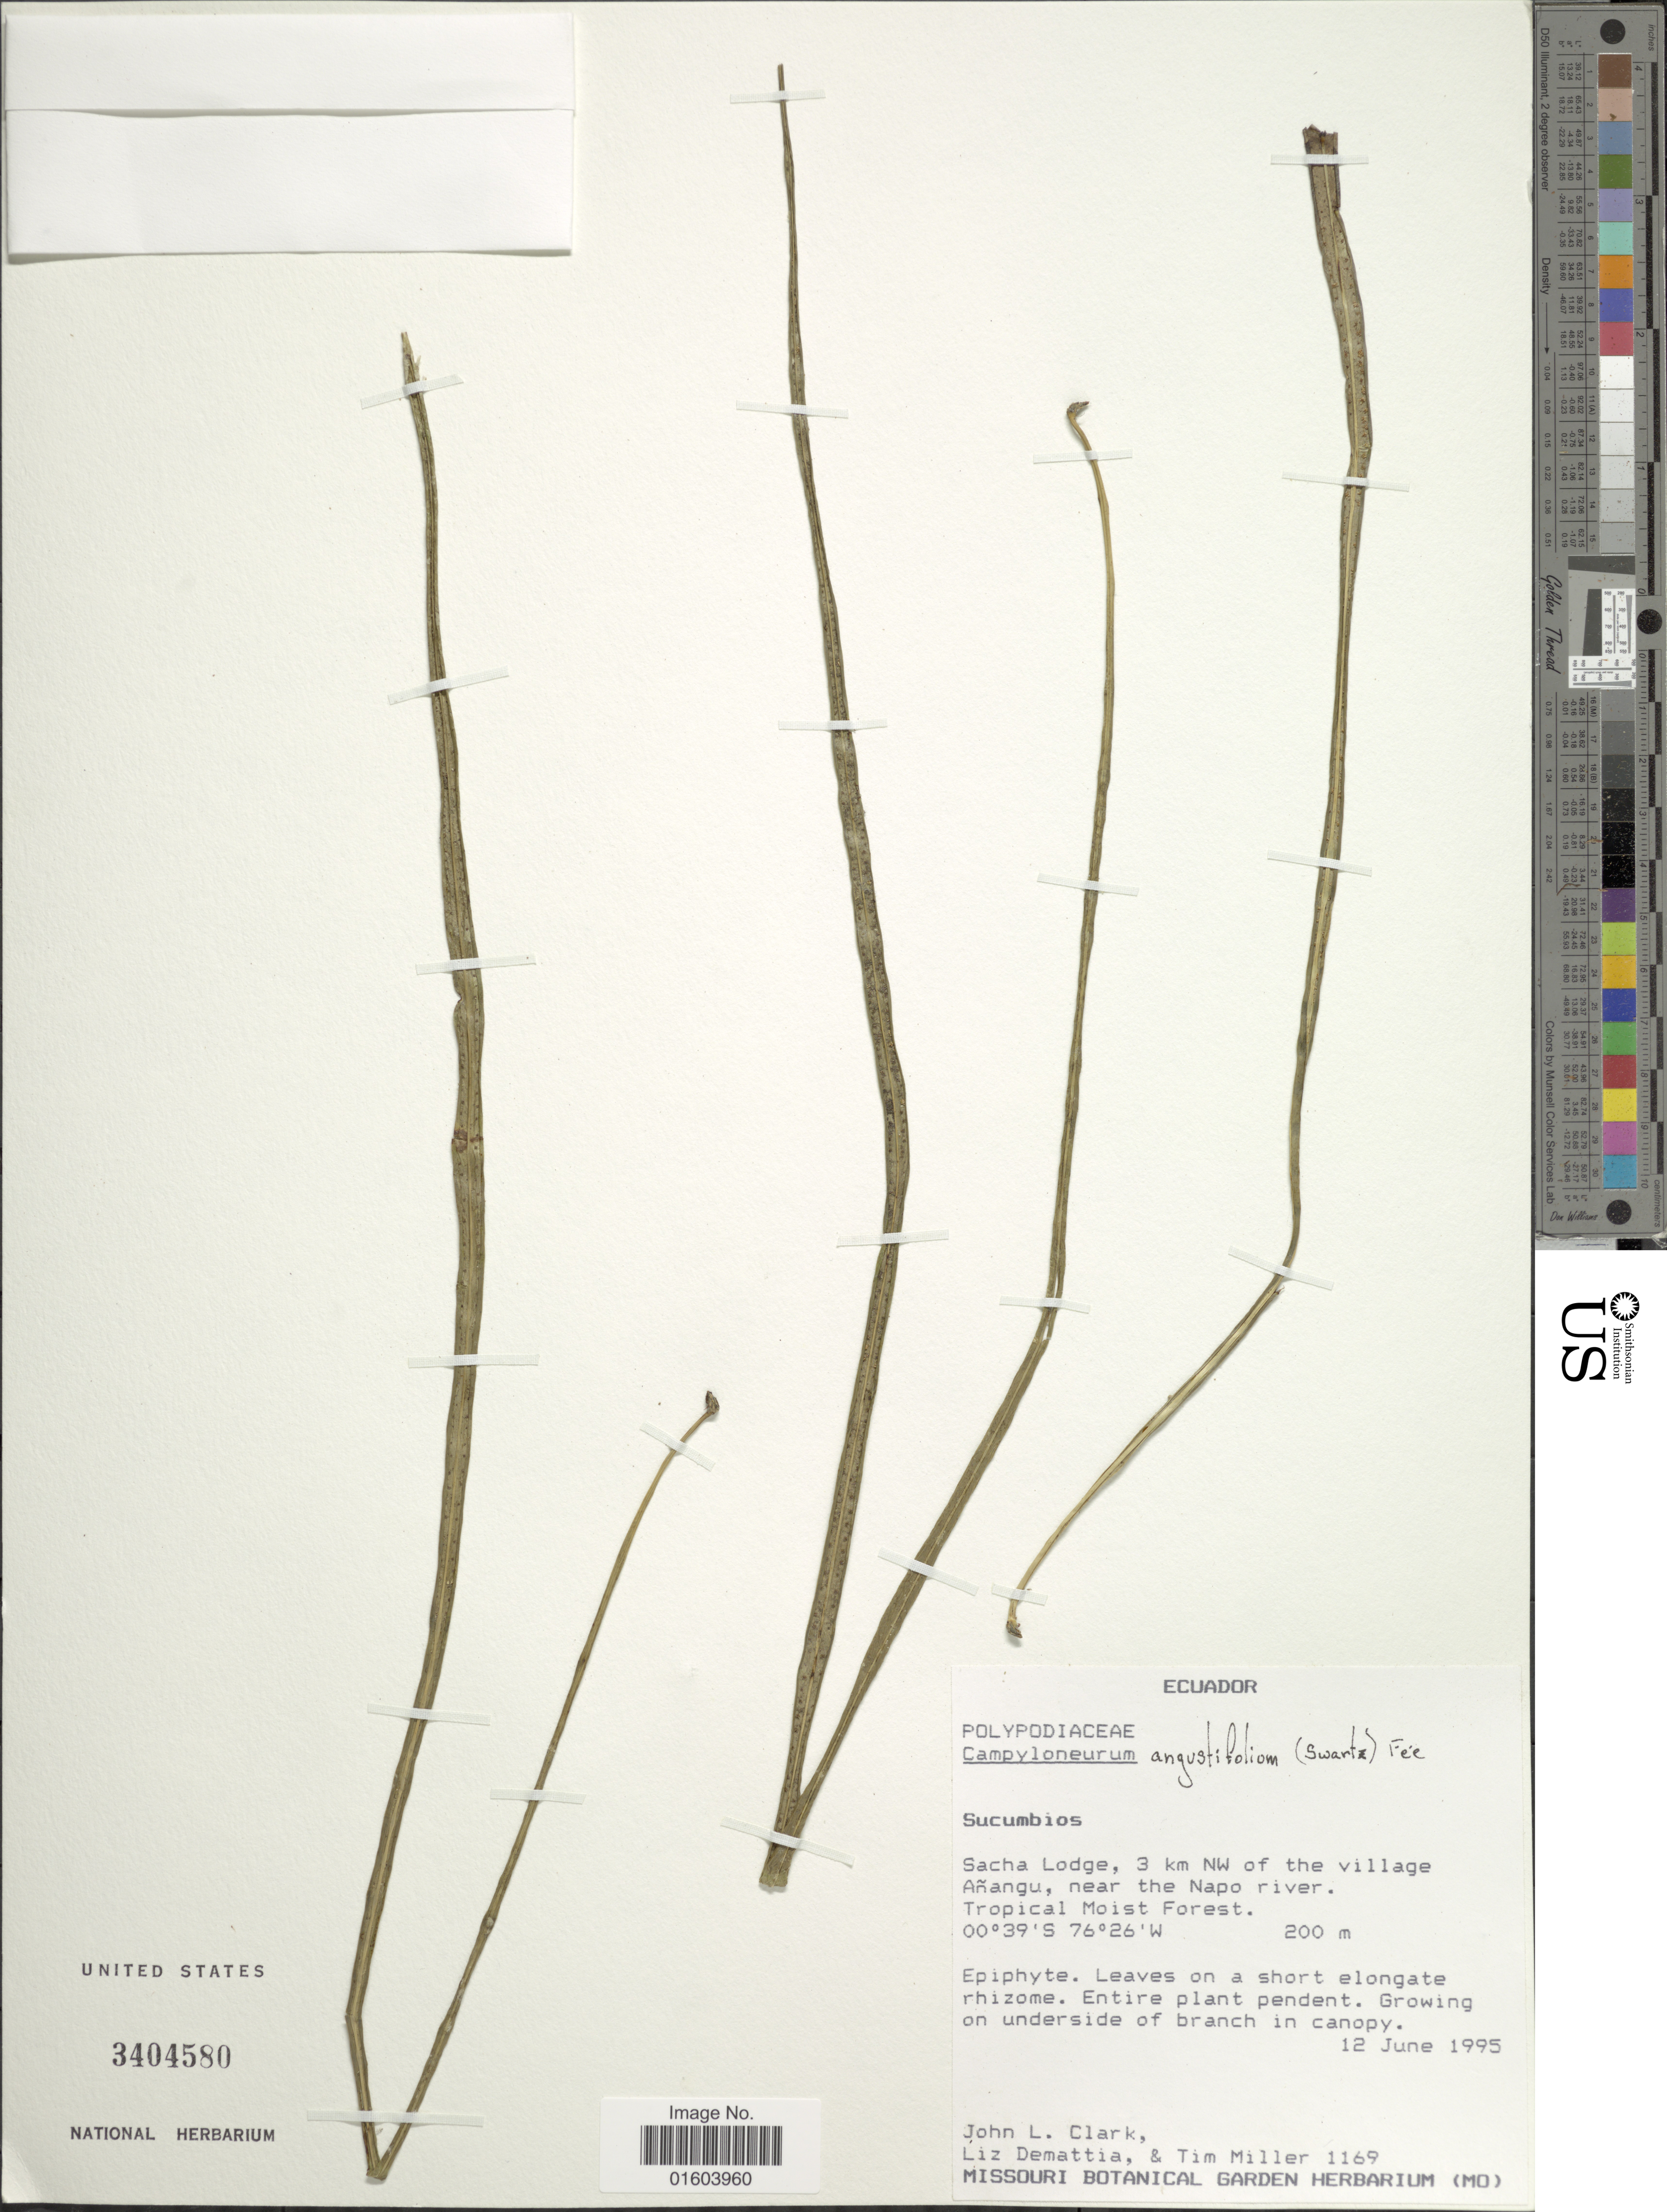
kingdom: Plantae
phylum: Tracheophyta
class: Polypodiopsida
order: Polypodiales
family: Polypodiaceae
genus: Campyloneurum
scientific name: Campyloneurum angustifolium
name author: (Sw.) Fée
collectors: J. L. Clark, L. Demattia & T. Miller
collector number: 1169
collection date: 1995-06-12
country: Ecuador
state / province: Sucumbíos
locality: Sucumbios, Sacha Lodge, 3 km NW of the village Anangu, near the Napo river.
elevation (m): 200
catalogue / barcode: US 3404580